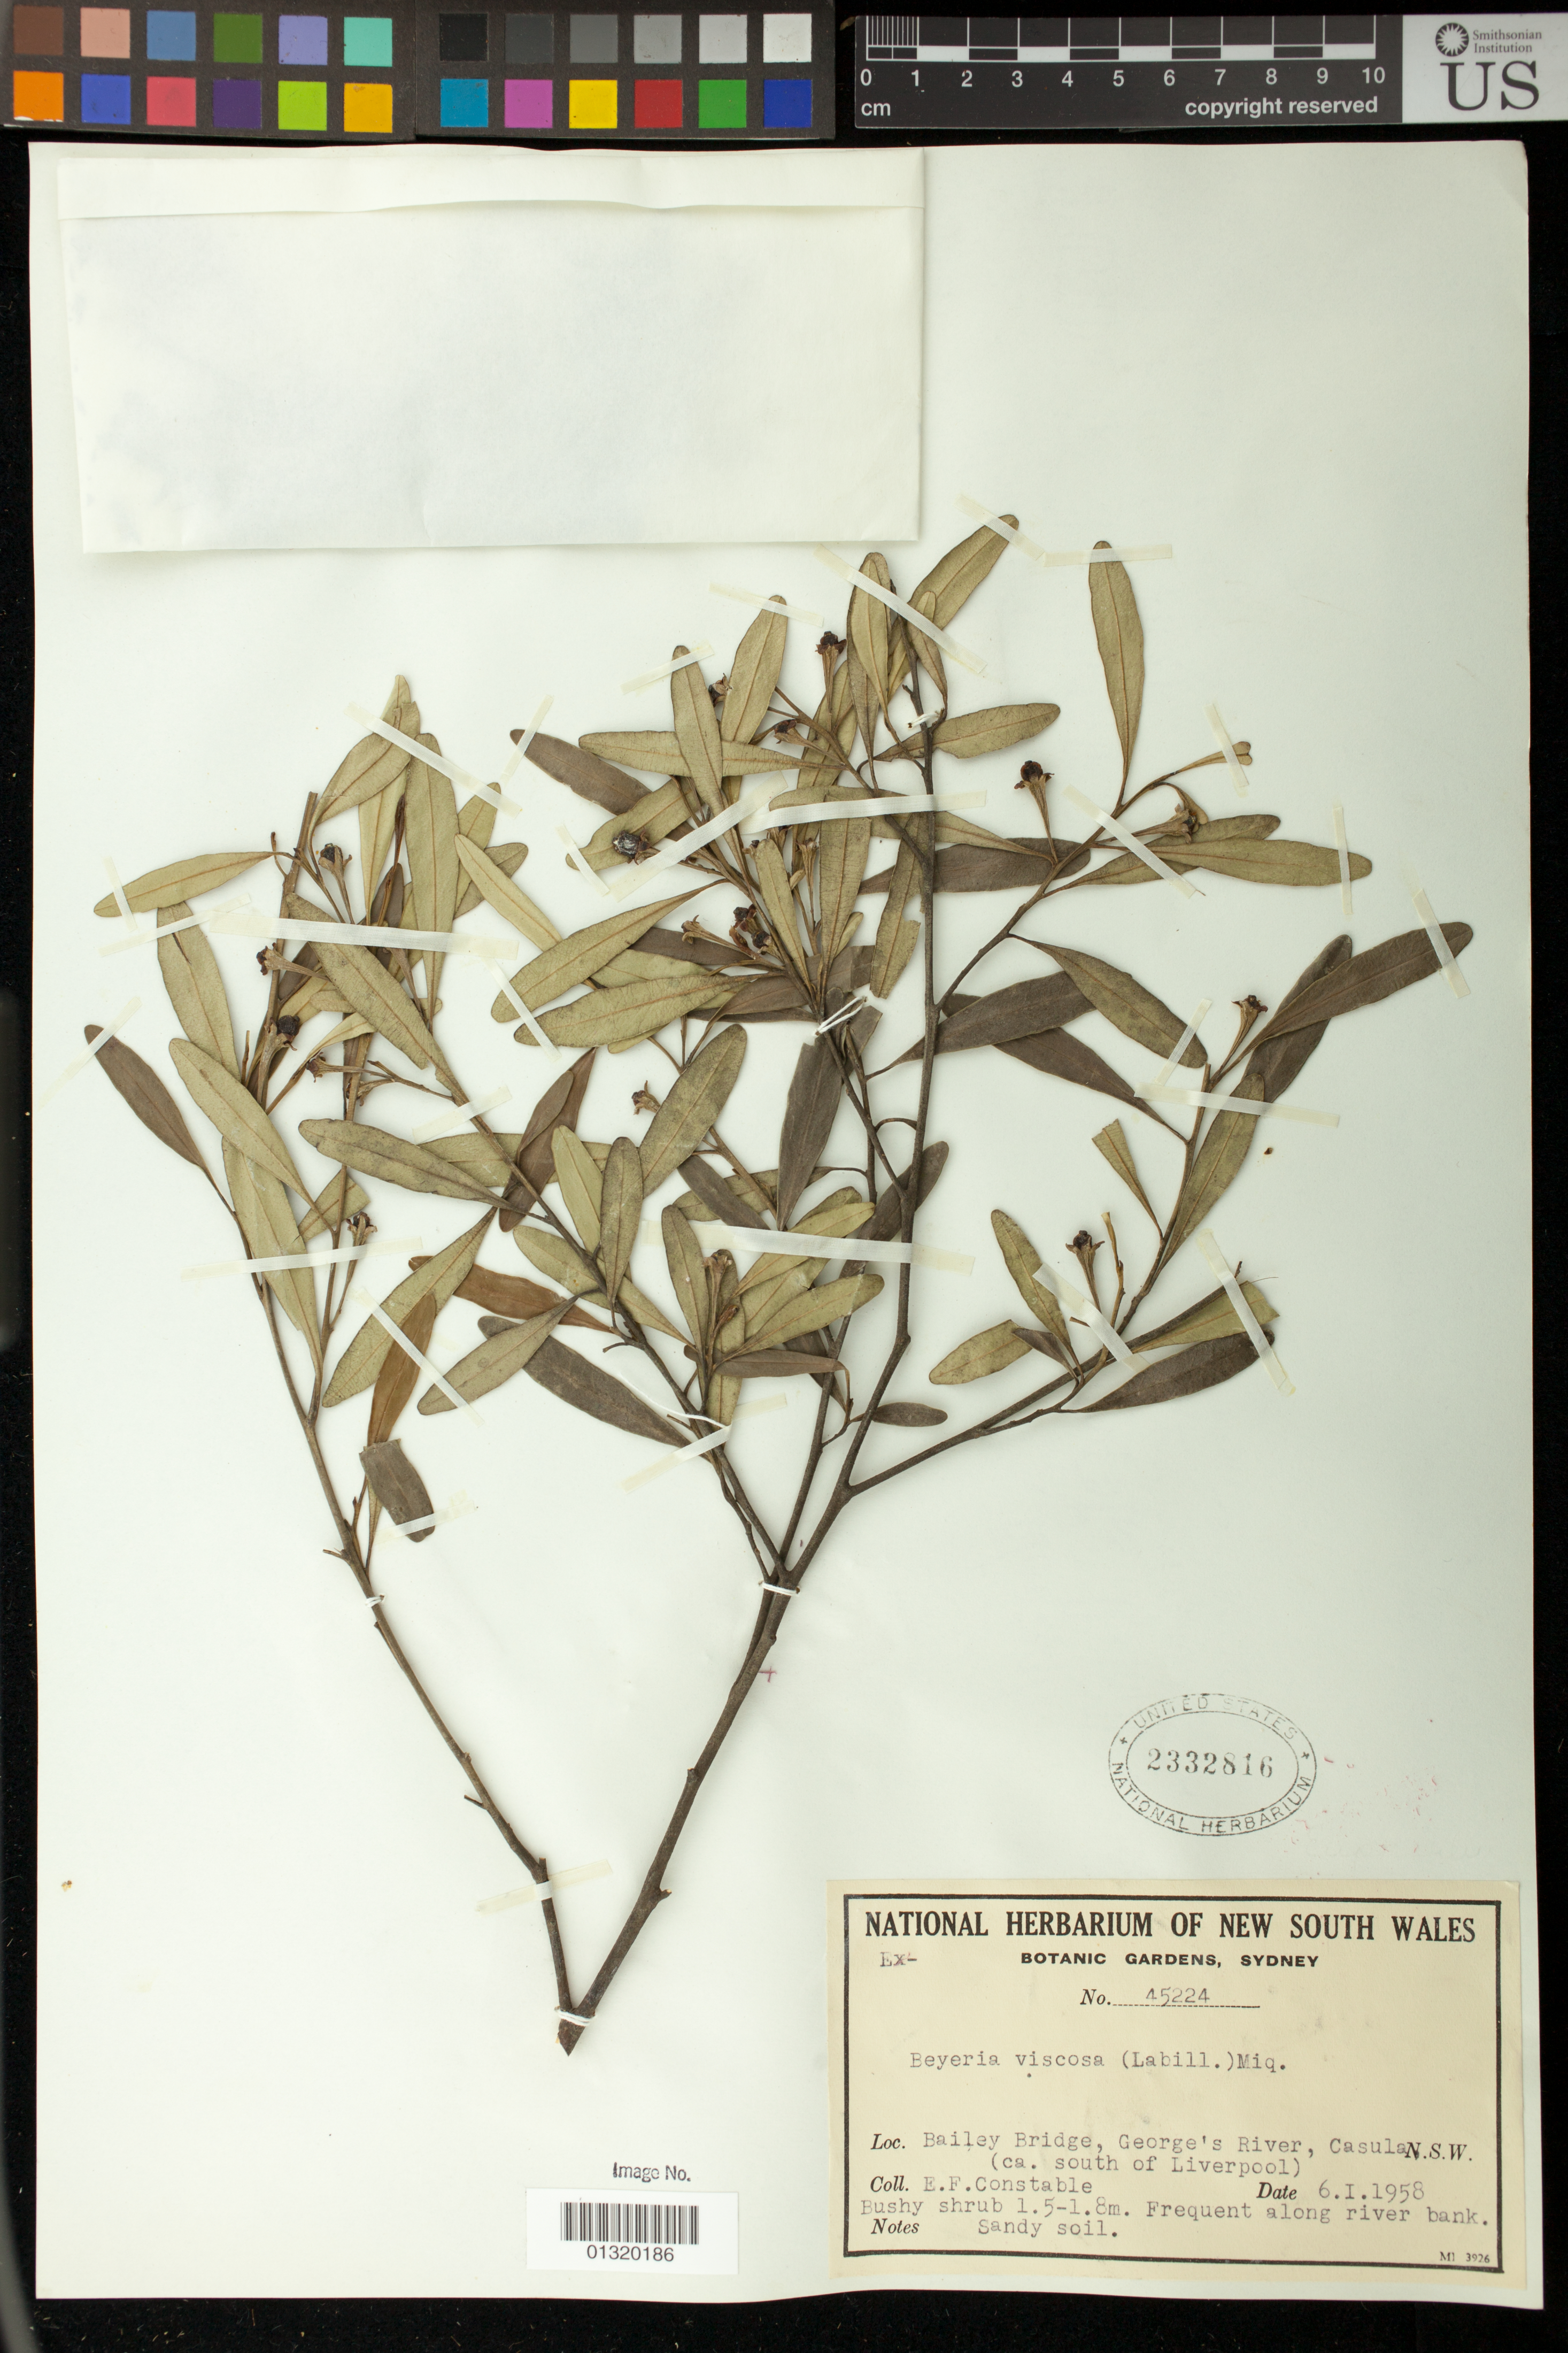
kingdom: Plantae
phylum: Tracheophyta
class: Magnoliopsida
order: Malpighiales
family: Euphorbiaceae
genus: Beyeria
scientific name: Beyeria opaca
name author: F. Muell.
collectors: E. F. Constable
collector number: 45224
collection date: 1958-01-06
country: Australia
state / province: New South Wales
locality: Bailey Bridge, George's River, Casula, (ca. south of Liverpool)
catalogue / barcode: US 2332816